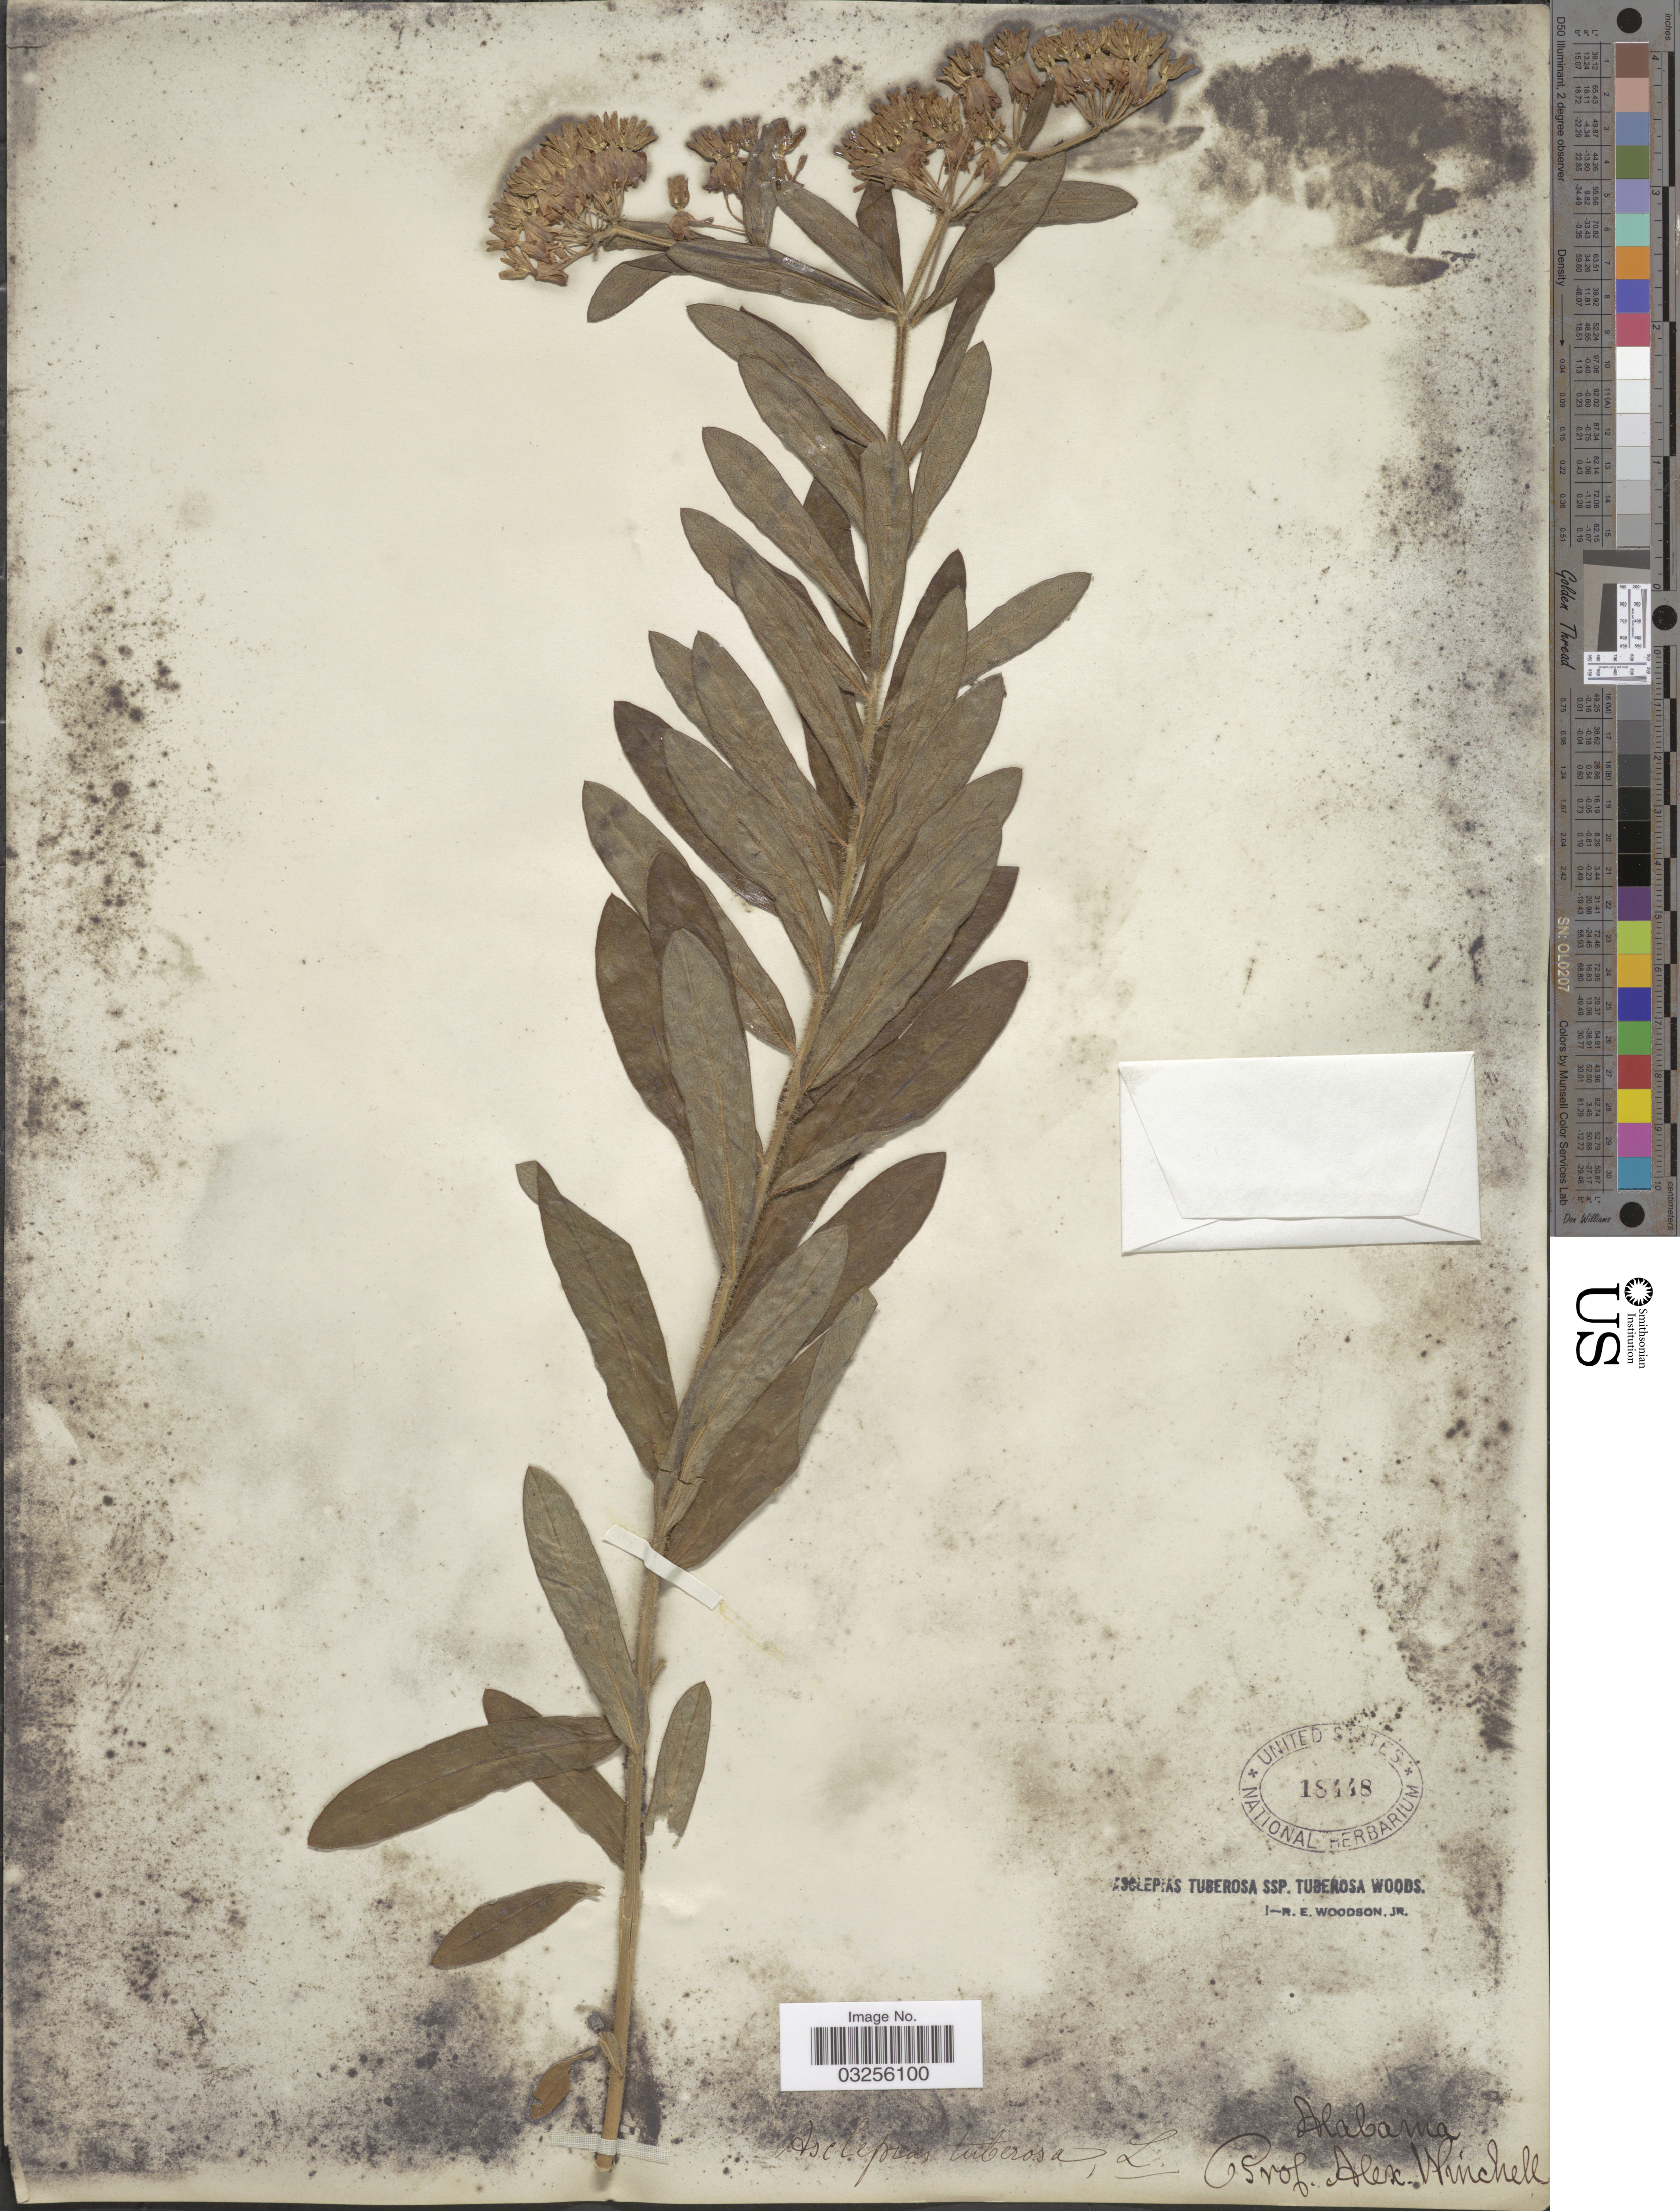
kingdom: Plantae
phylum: Tracheophyta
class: Magnoliopsida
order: Gentianales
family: Apocynaceae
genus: Asclepias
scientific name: Asclepias tuberosa subsp. tuberosa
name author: L.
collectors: A. Winchell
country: United States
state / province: Alabama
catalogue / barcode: US 18448